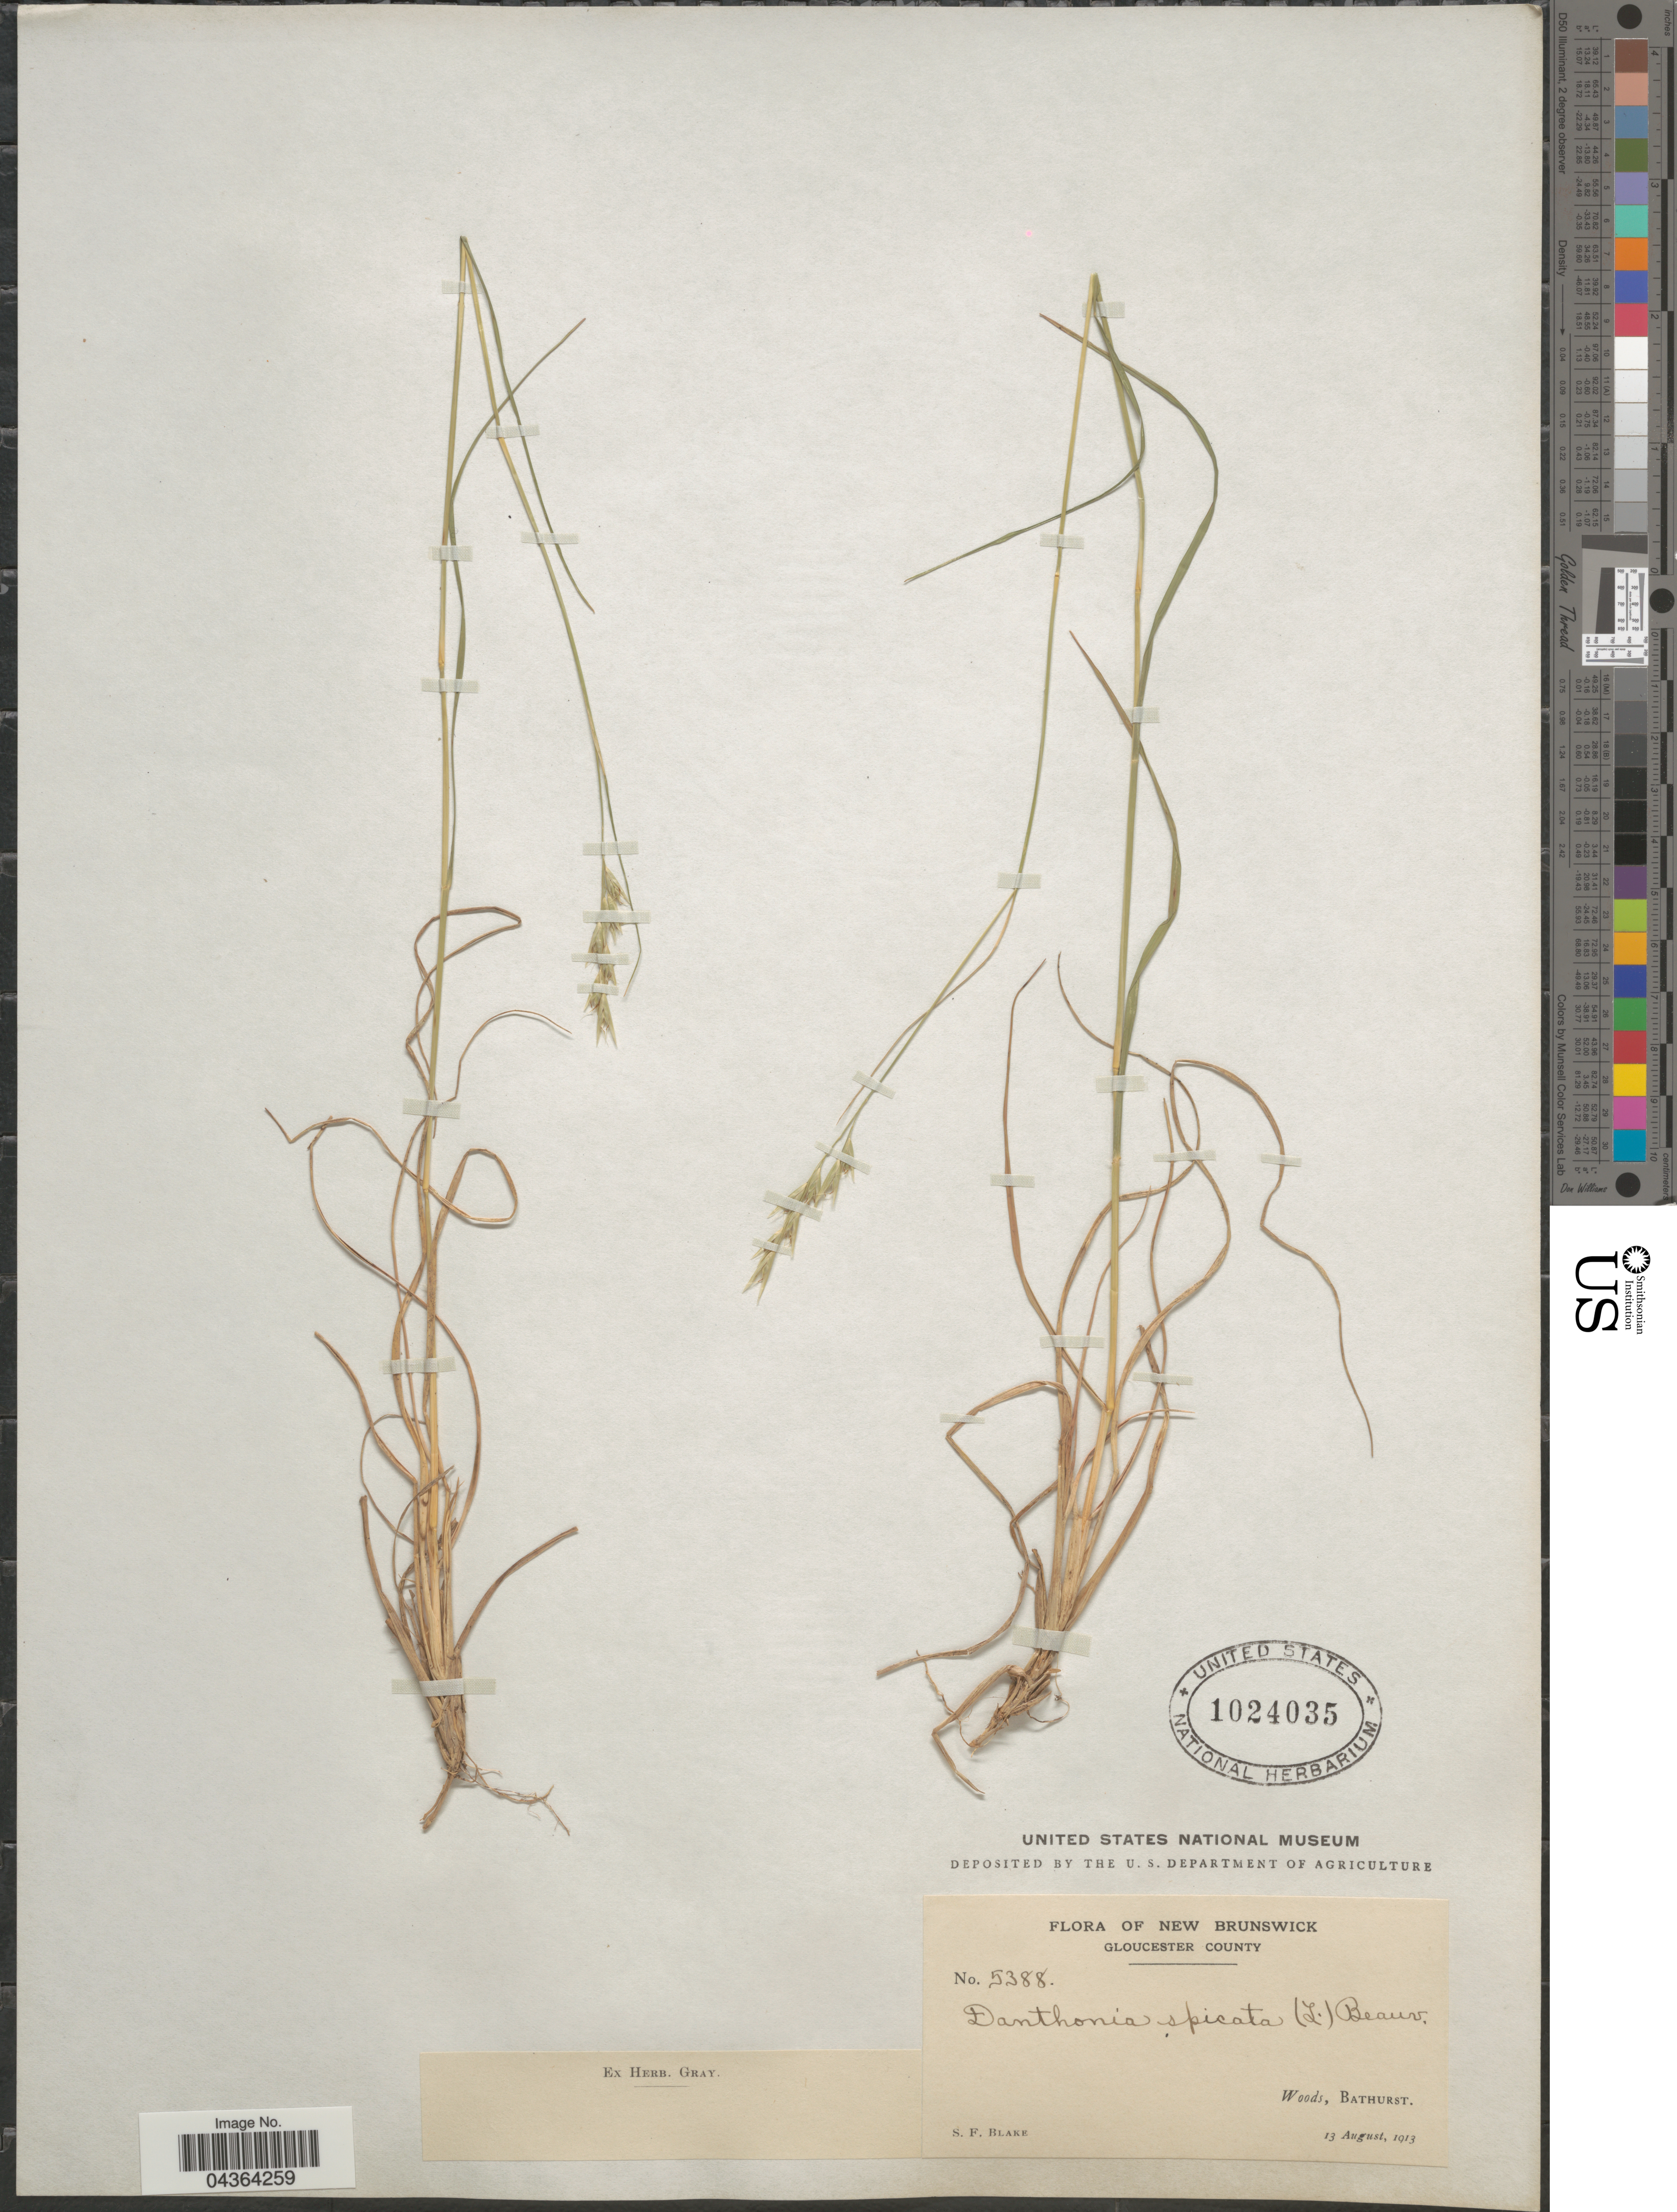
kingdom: Plantae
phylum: Tracheophyta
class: Liliopsida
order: Poales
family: Poaceae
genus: Danthonia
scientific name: Danthonia spicata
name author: (L.) P. Beauv. ex Roem. & Schult.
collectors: S. Blake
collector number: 5388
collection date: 1913-08-13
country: Canada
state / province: New Brunswick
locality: Gloucester County. Woods, Bathurst.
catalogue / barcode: US 1024035